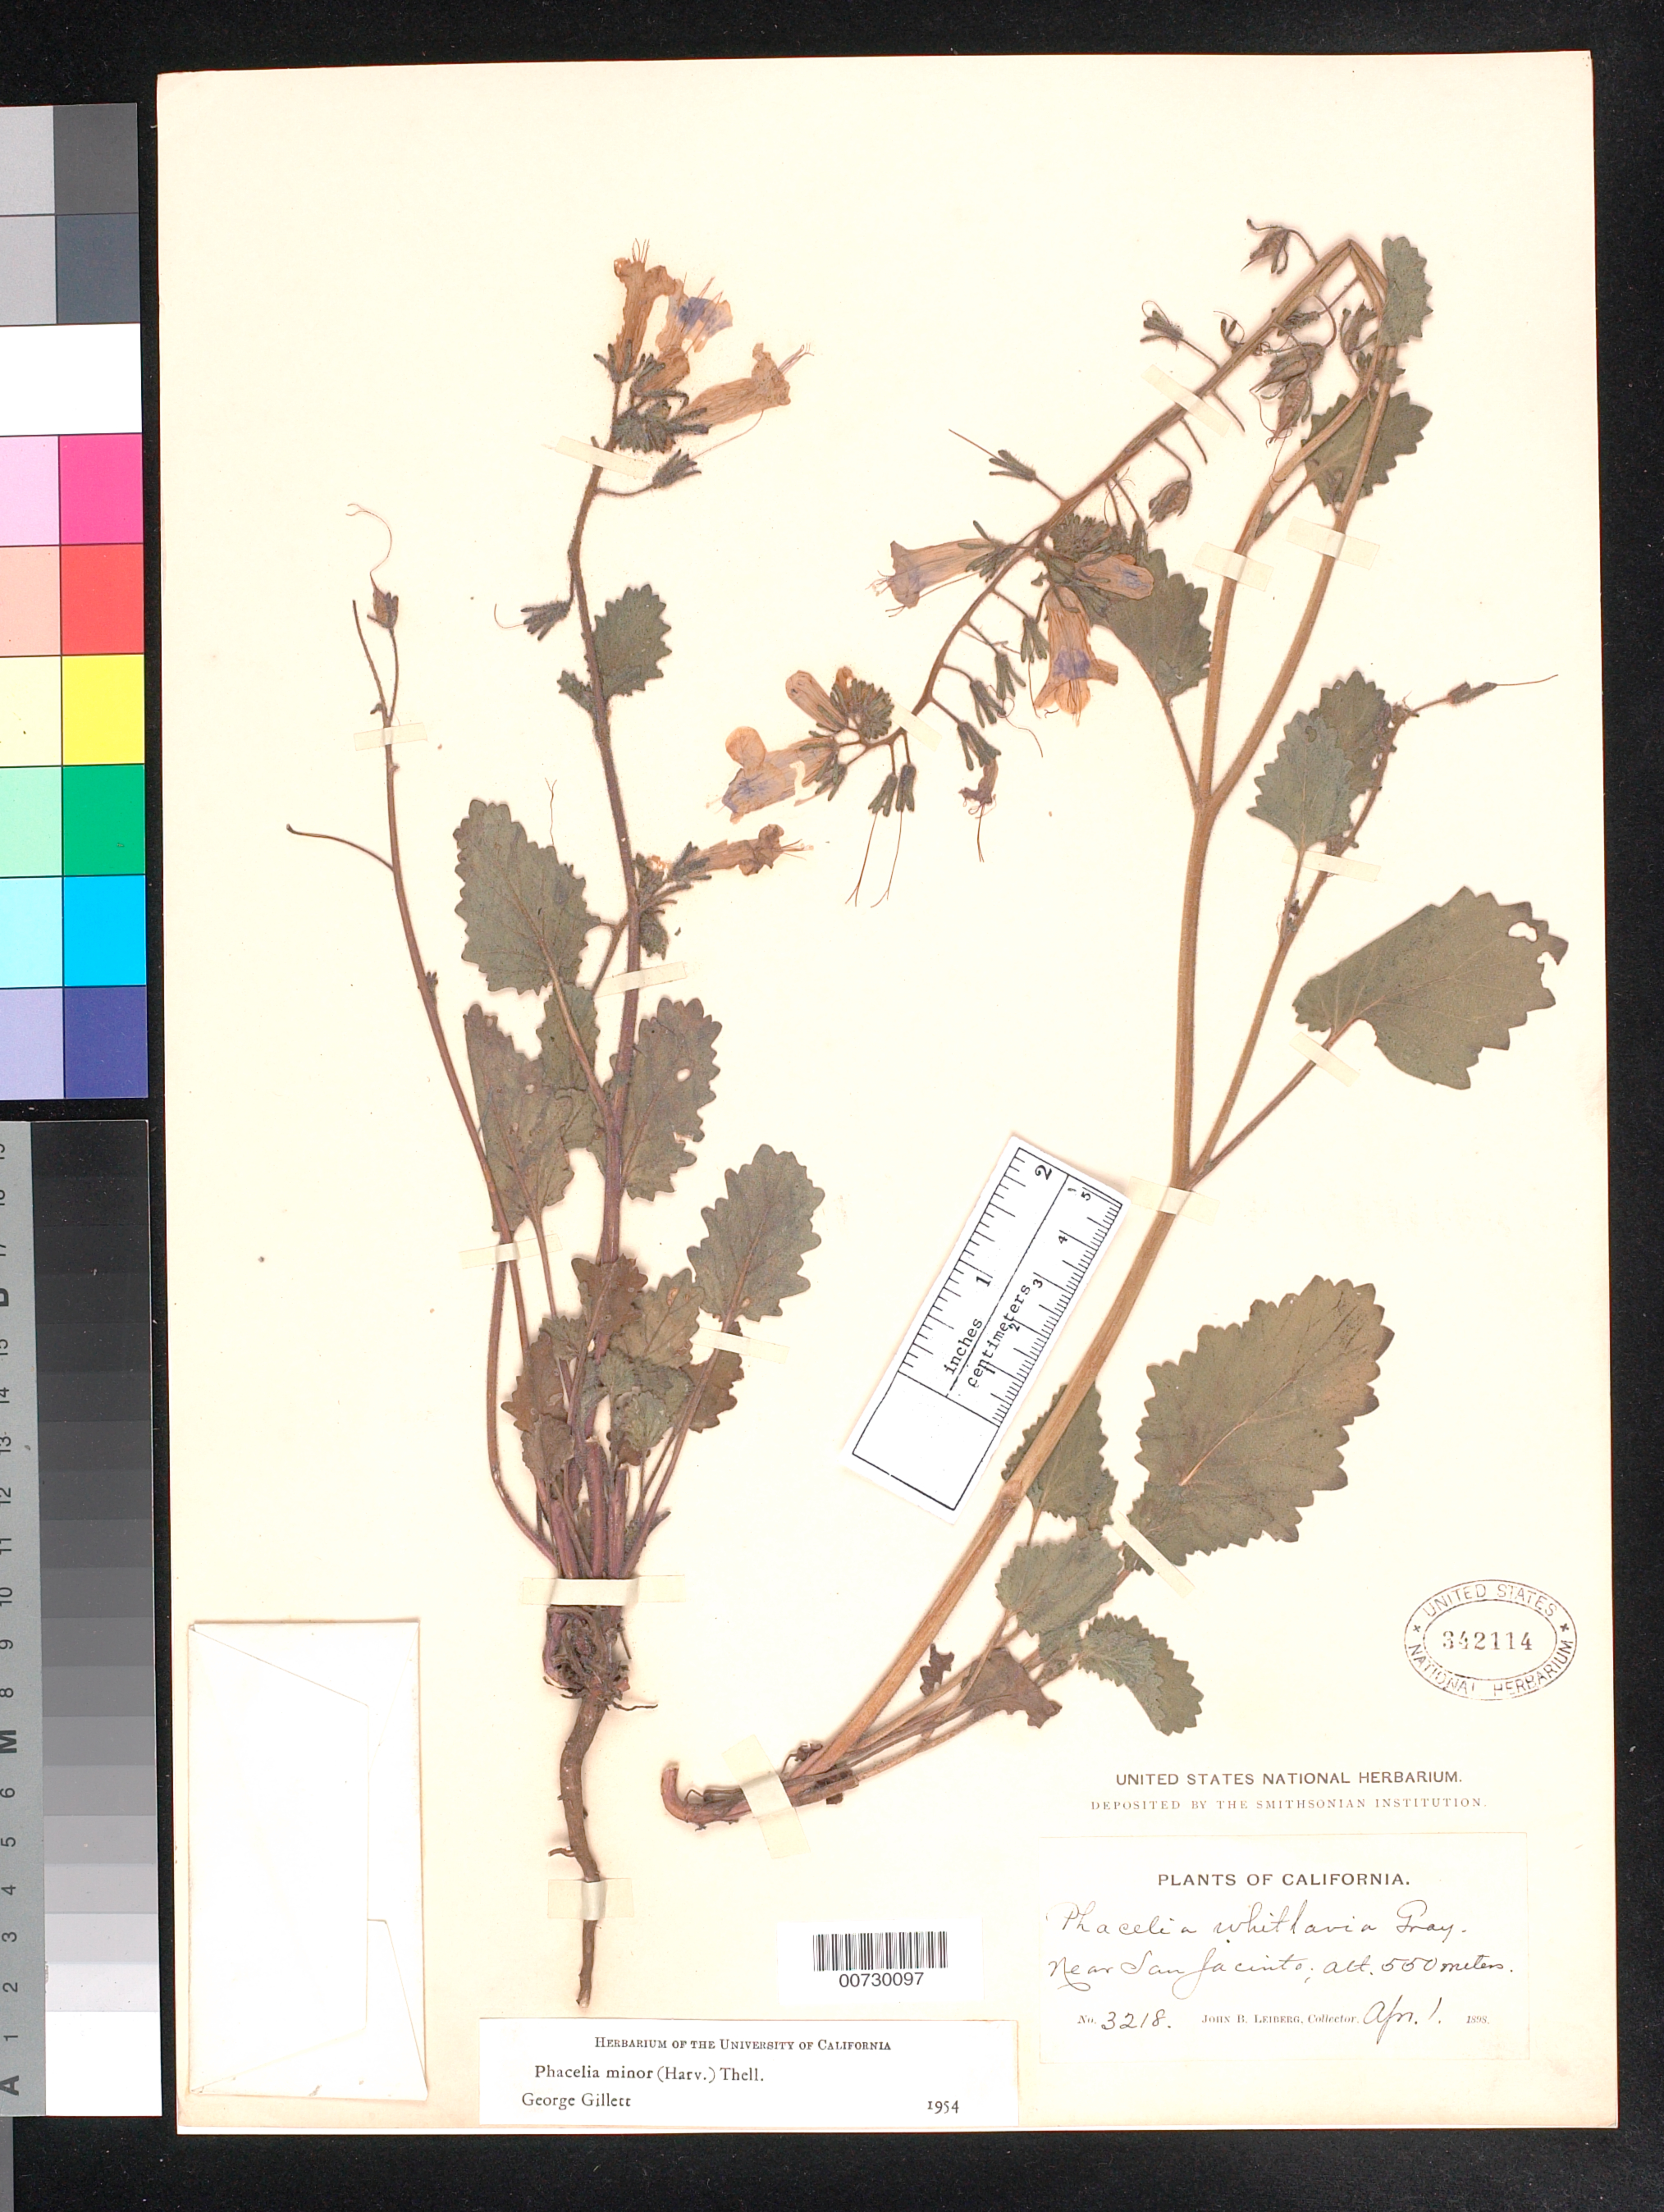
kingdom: Plantae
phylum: Tracheophyta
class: Magnoliopsida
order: Boraginales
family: Hydrophyllaceae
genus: Phacelia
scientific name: Phacelia minor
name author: (Harv.) Thell.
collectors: J. Leiberg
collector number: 3218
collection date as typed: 1 Apr 1898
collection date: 1898-04-01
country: United States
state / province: California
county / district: Riverside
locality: Near San Jacinto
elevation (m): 550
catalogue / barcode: US 342114